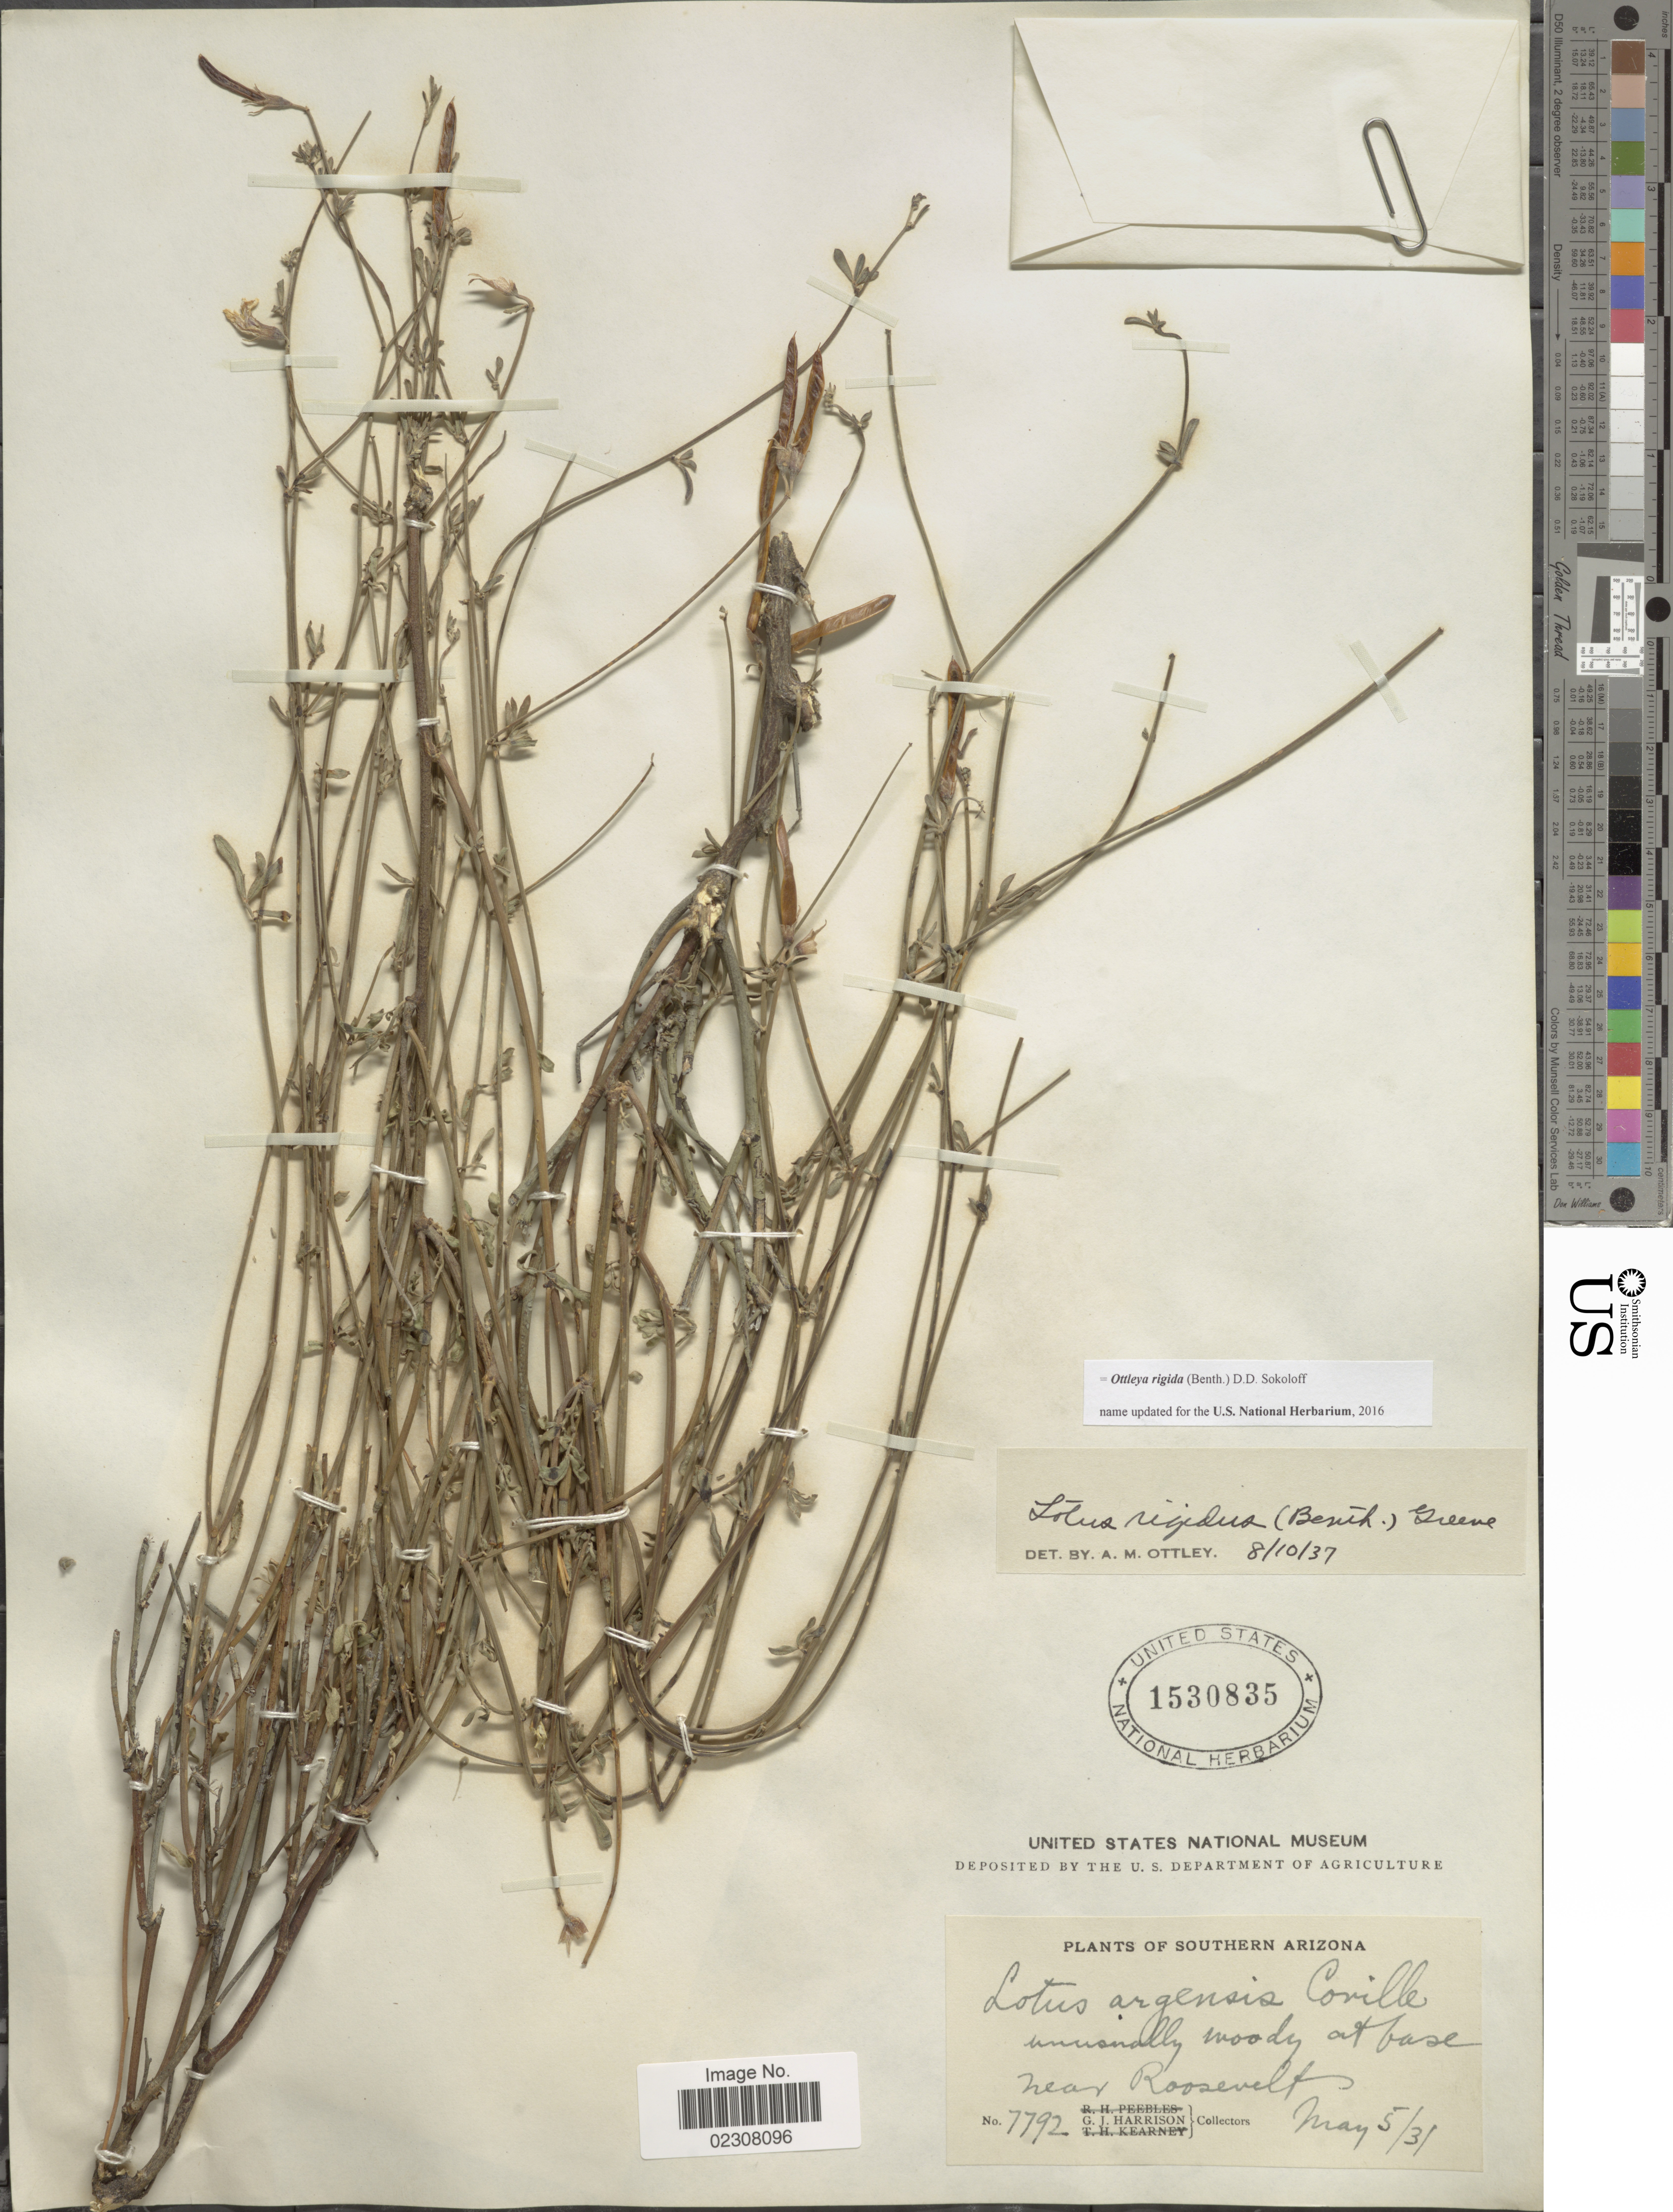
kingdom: Plantae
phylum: Tracheophyta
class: Magnoliopsida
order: Fabales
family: Fabaceae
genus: Ottleya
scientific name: Ottleya rigida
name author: (Benth.) D.D. Sokoloff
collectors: G. J. Harrison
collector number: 77792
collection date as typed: Transcribed d/m/y: 5/5/31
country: United States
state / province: Arizona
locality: Southern Arizona, unussually woody at base near Roosevelt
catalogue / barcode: US 1530835